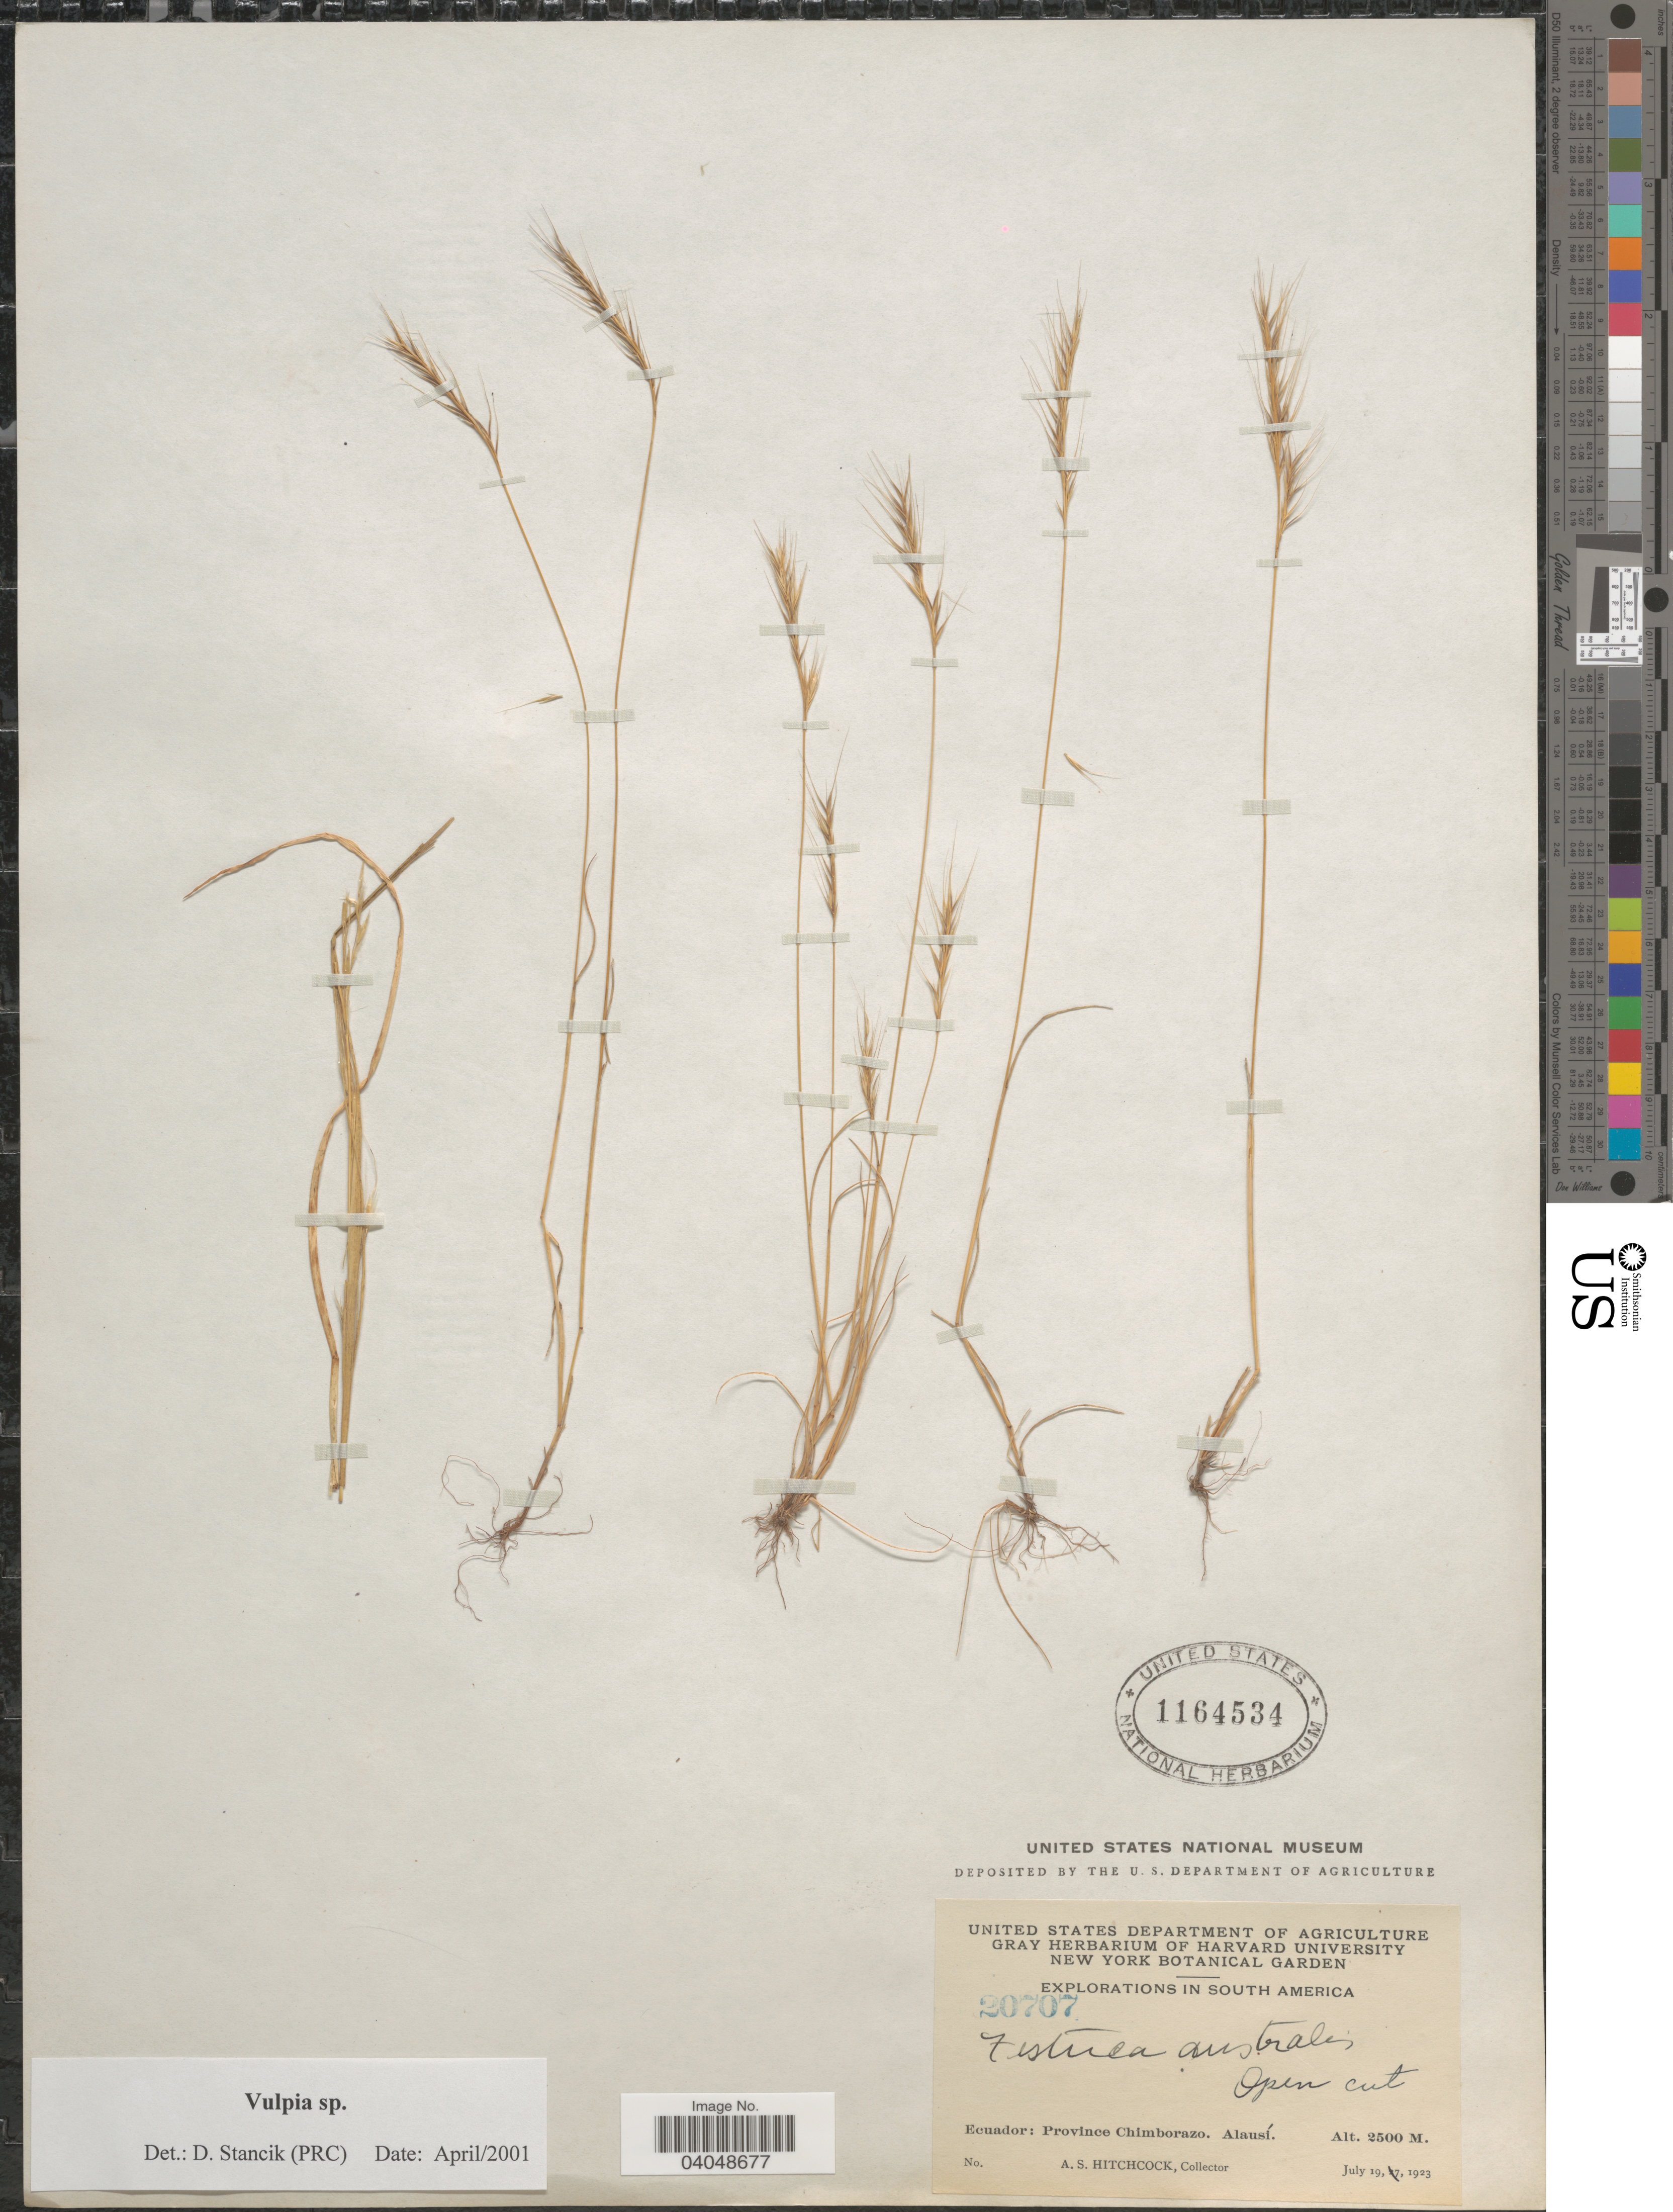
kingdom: Plantae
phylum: Tracheophyta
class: Liliopsida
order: Poales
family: Poaceae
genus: Festuca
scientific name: Festuca sp.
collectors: A. S. Hitchcock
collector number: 20707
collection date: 1923-07-19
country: Ecuador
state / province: Chimborazo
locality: Alausí.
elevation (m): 2500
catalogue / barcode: US 1164534